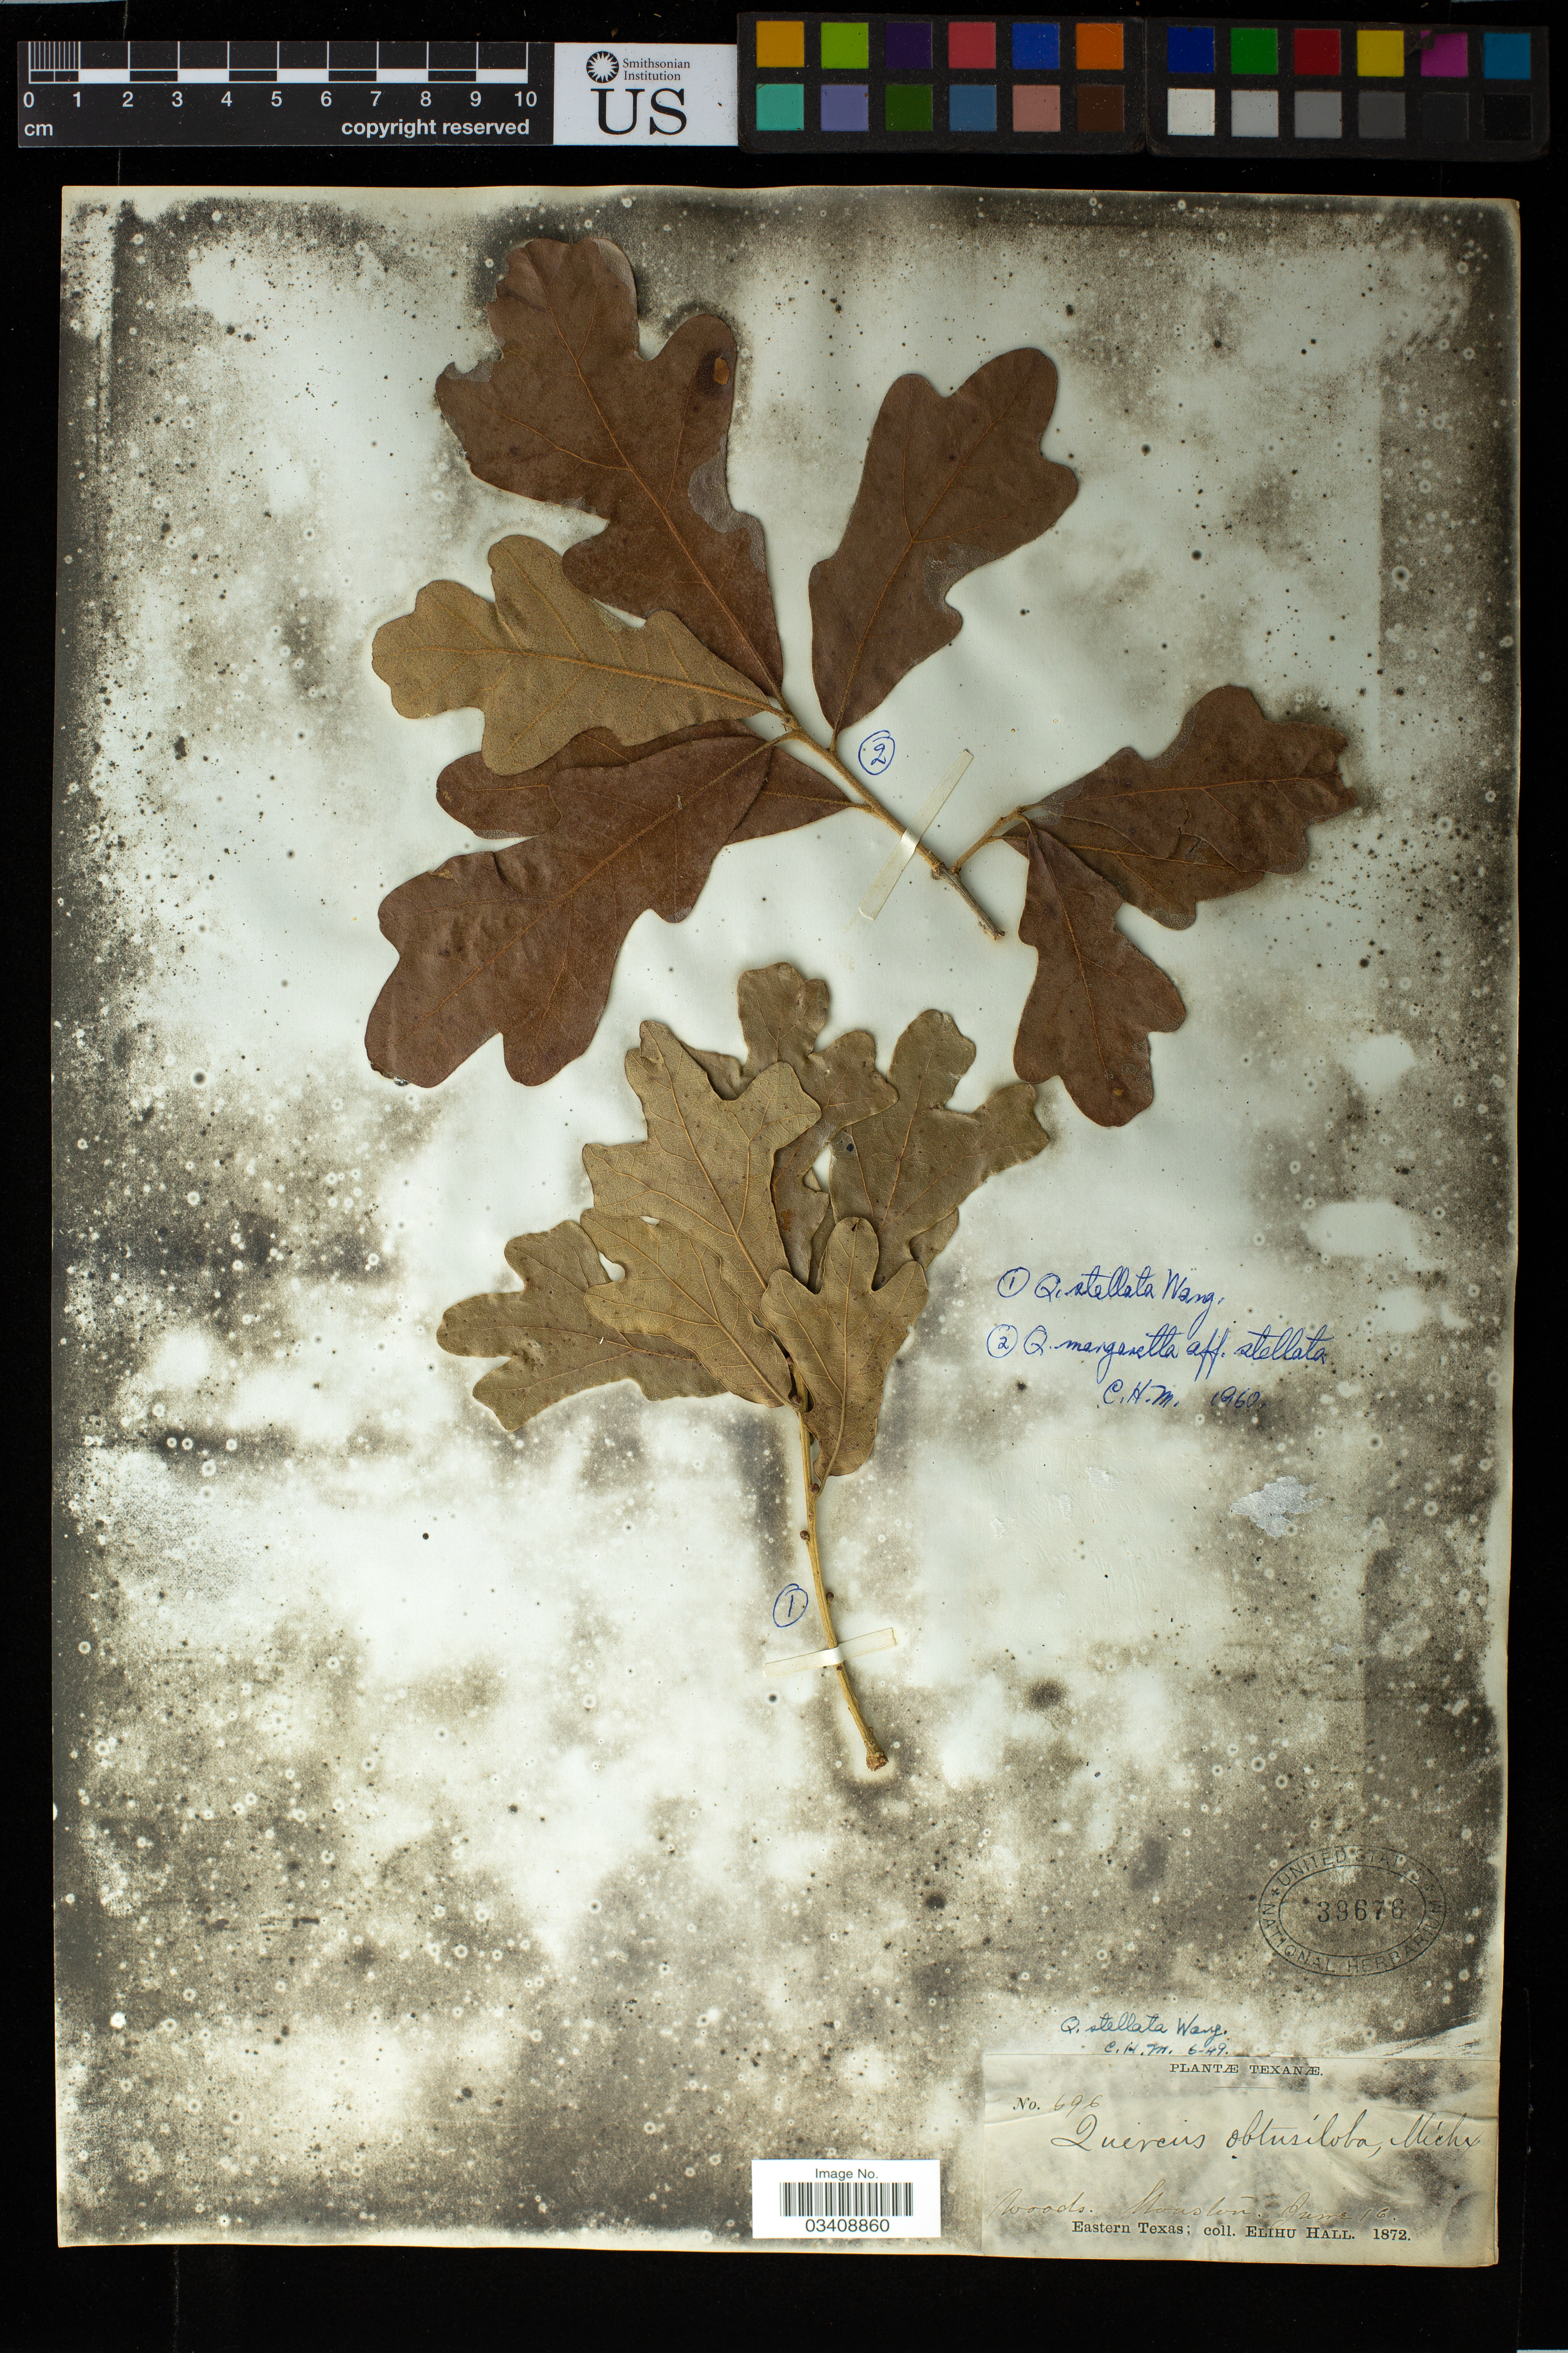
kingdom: Plantae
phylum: Tracheophyta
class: Magnoliopsida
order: Fagales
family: Fagaceae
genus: Quercus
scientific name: Quercus stellata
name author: Wangenh.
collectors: E. Hall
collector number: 696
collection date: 1872-06-16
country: United States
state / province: Texas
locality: Houston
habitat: woods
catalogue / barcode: US 39676